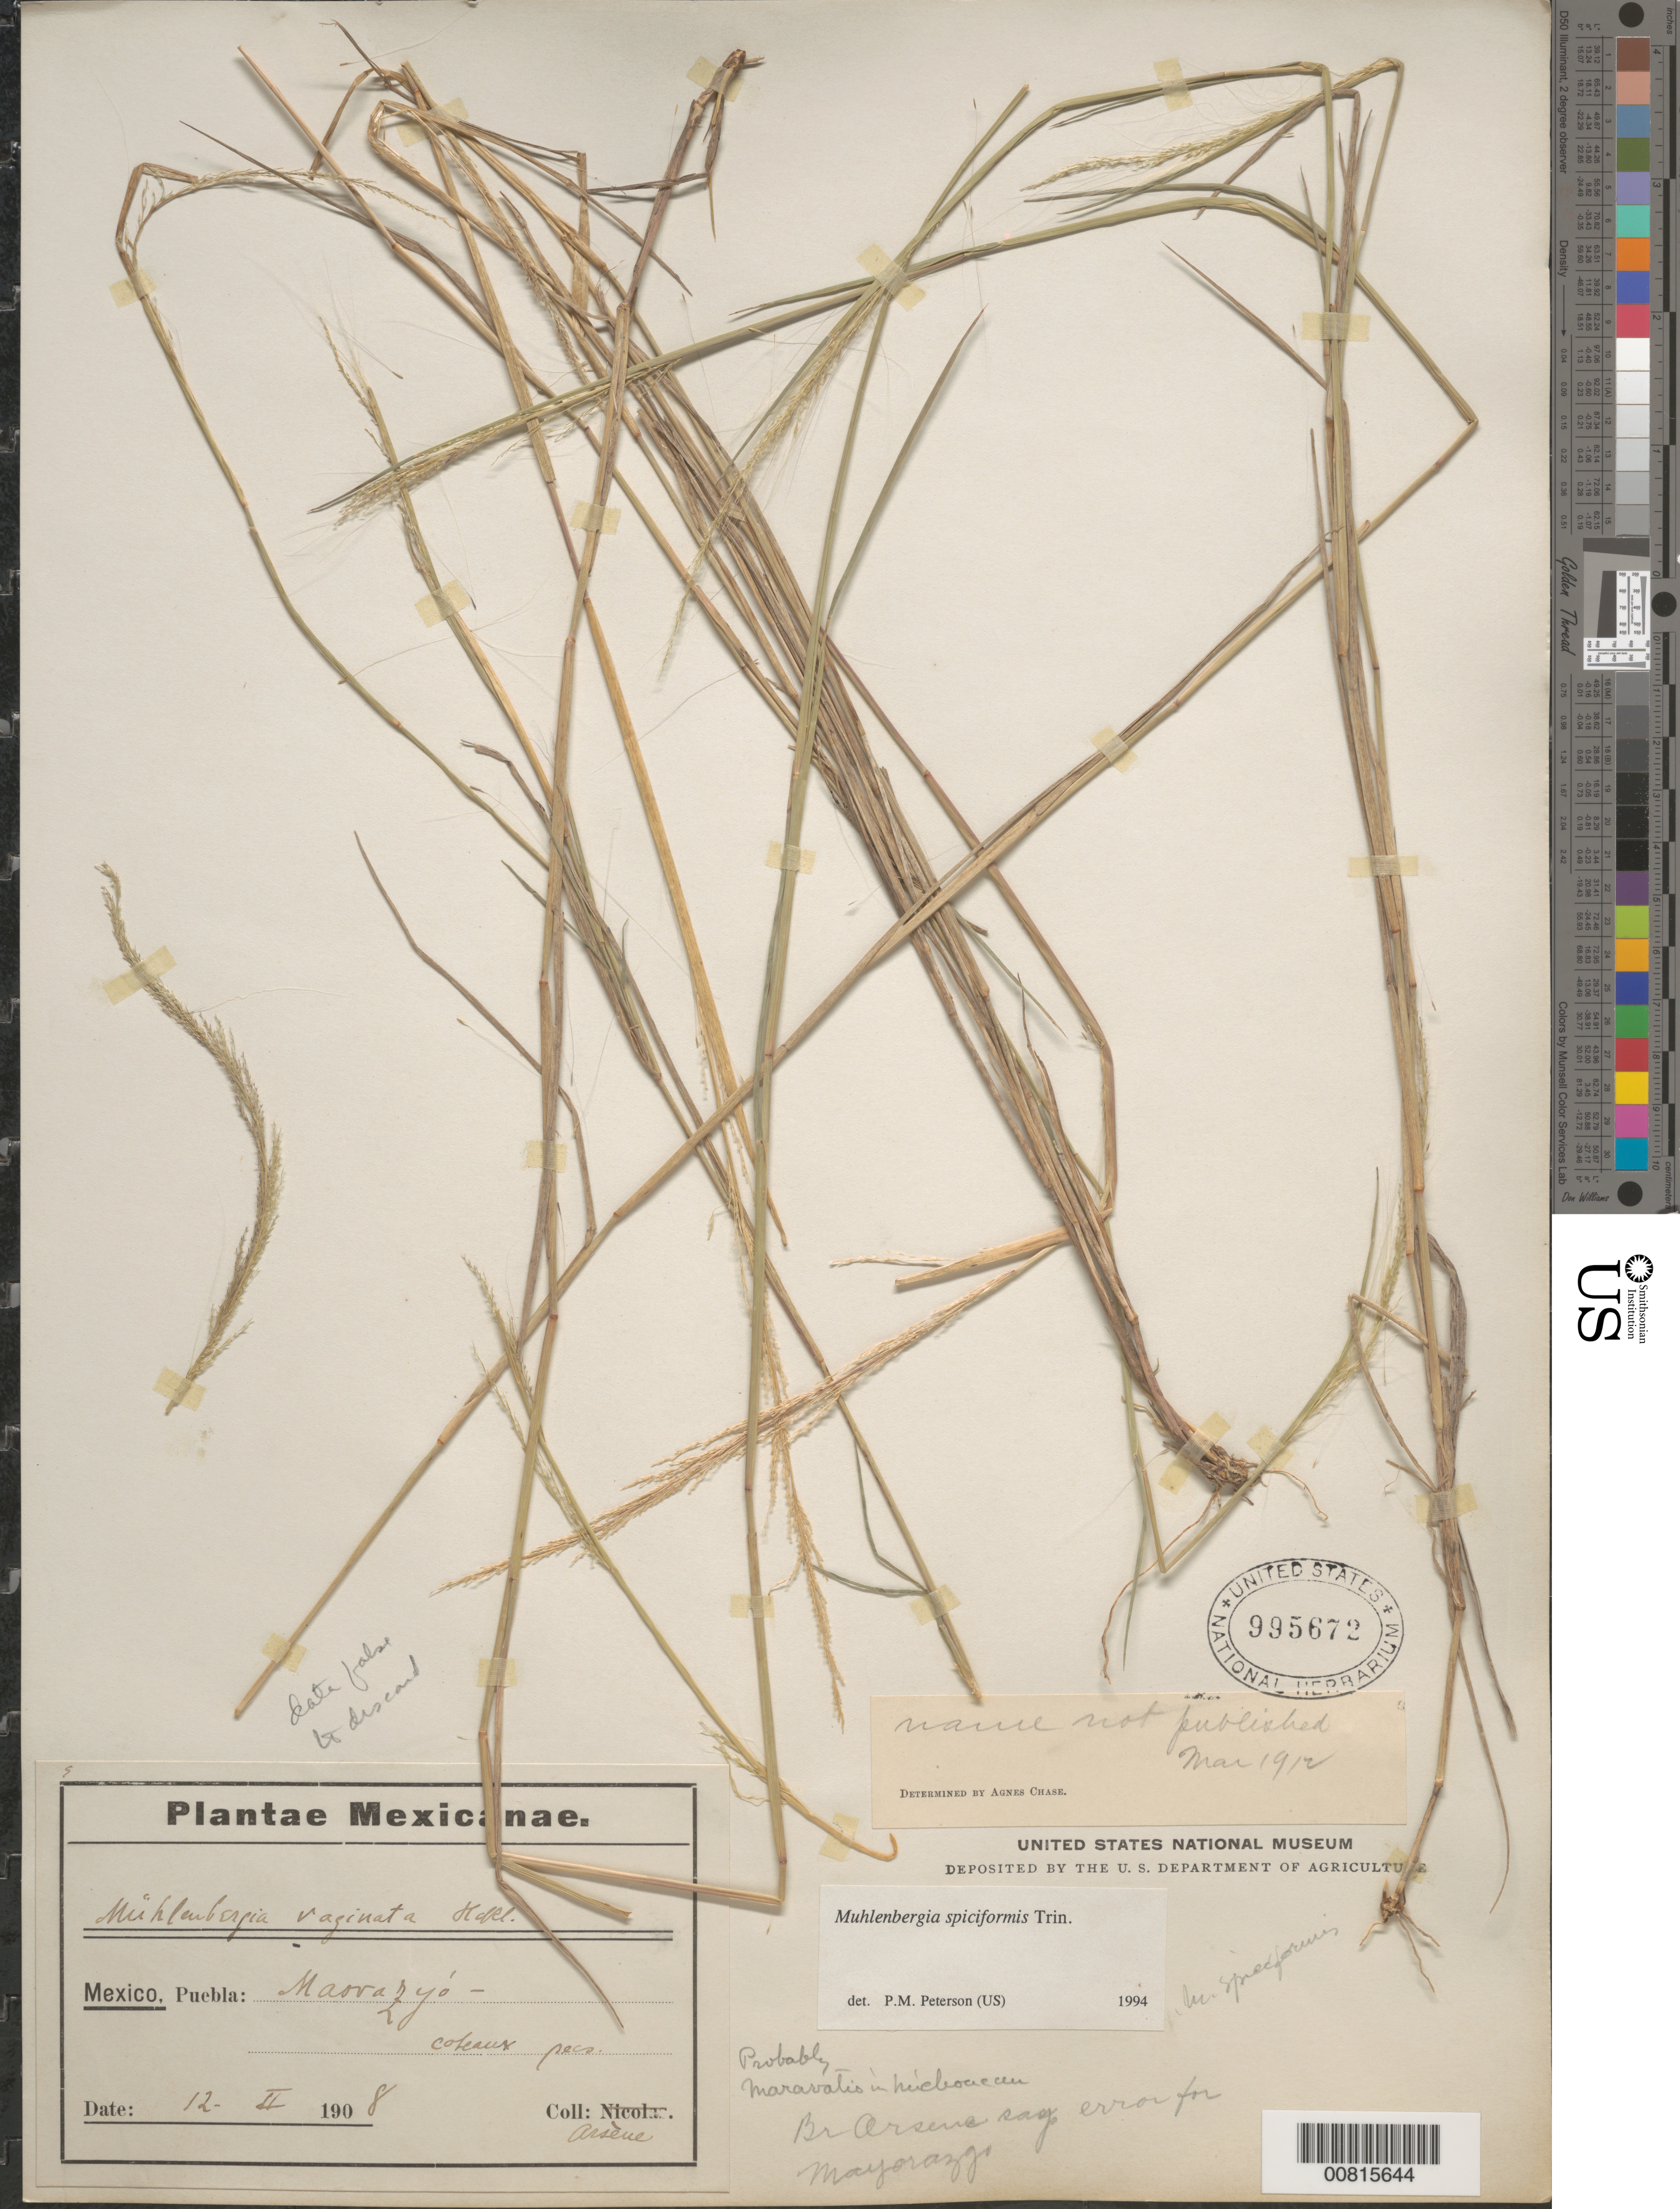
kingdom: Plantae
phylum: Tracheophyta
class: Liliopsida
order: Poales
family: Poaceae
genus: Muhlenbergia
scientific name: Muhlenbergia spiciformis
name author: Trin.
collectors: Bro. G. Arsène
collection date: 1908-02-12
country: Mexico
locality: Mayorazgo, S l'Atoyac, vicinity of Puebla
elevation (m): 2120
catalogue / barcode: US 995672